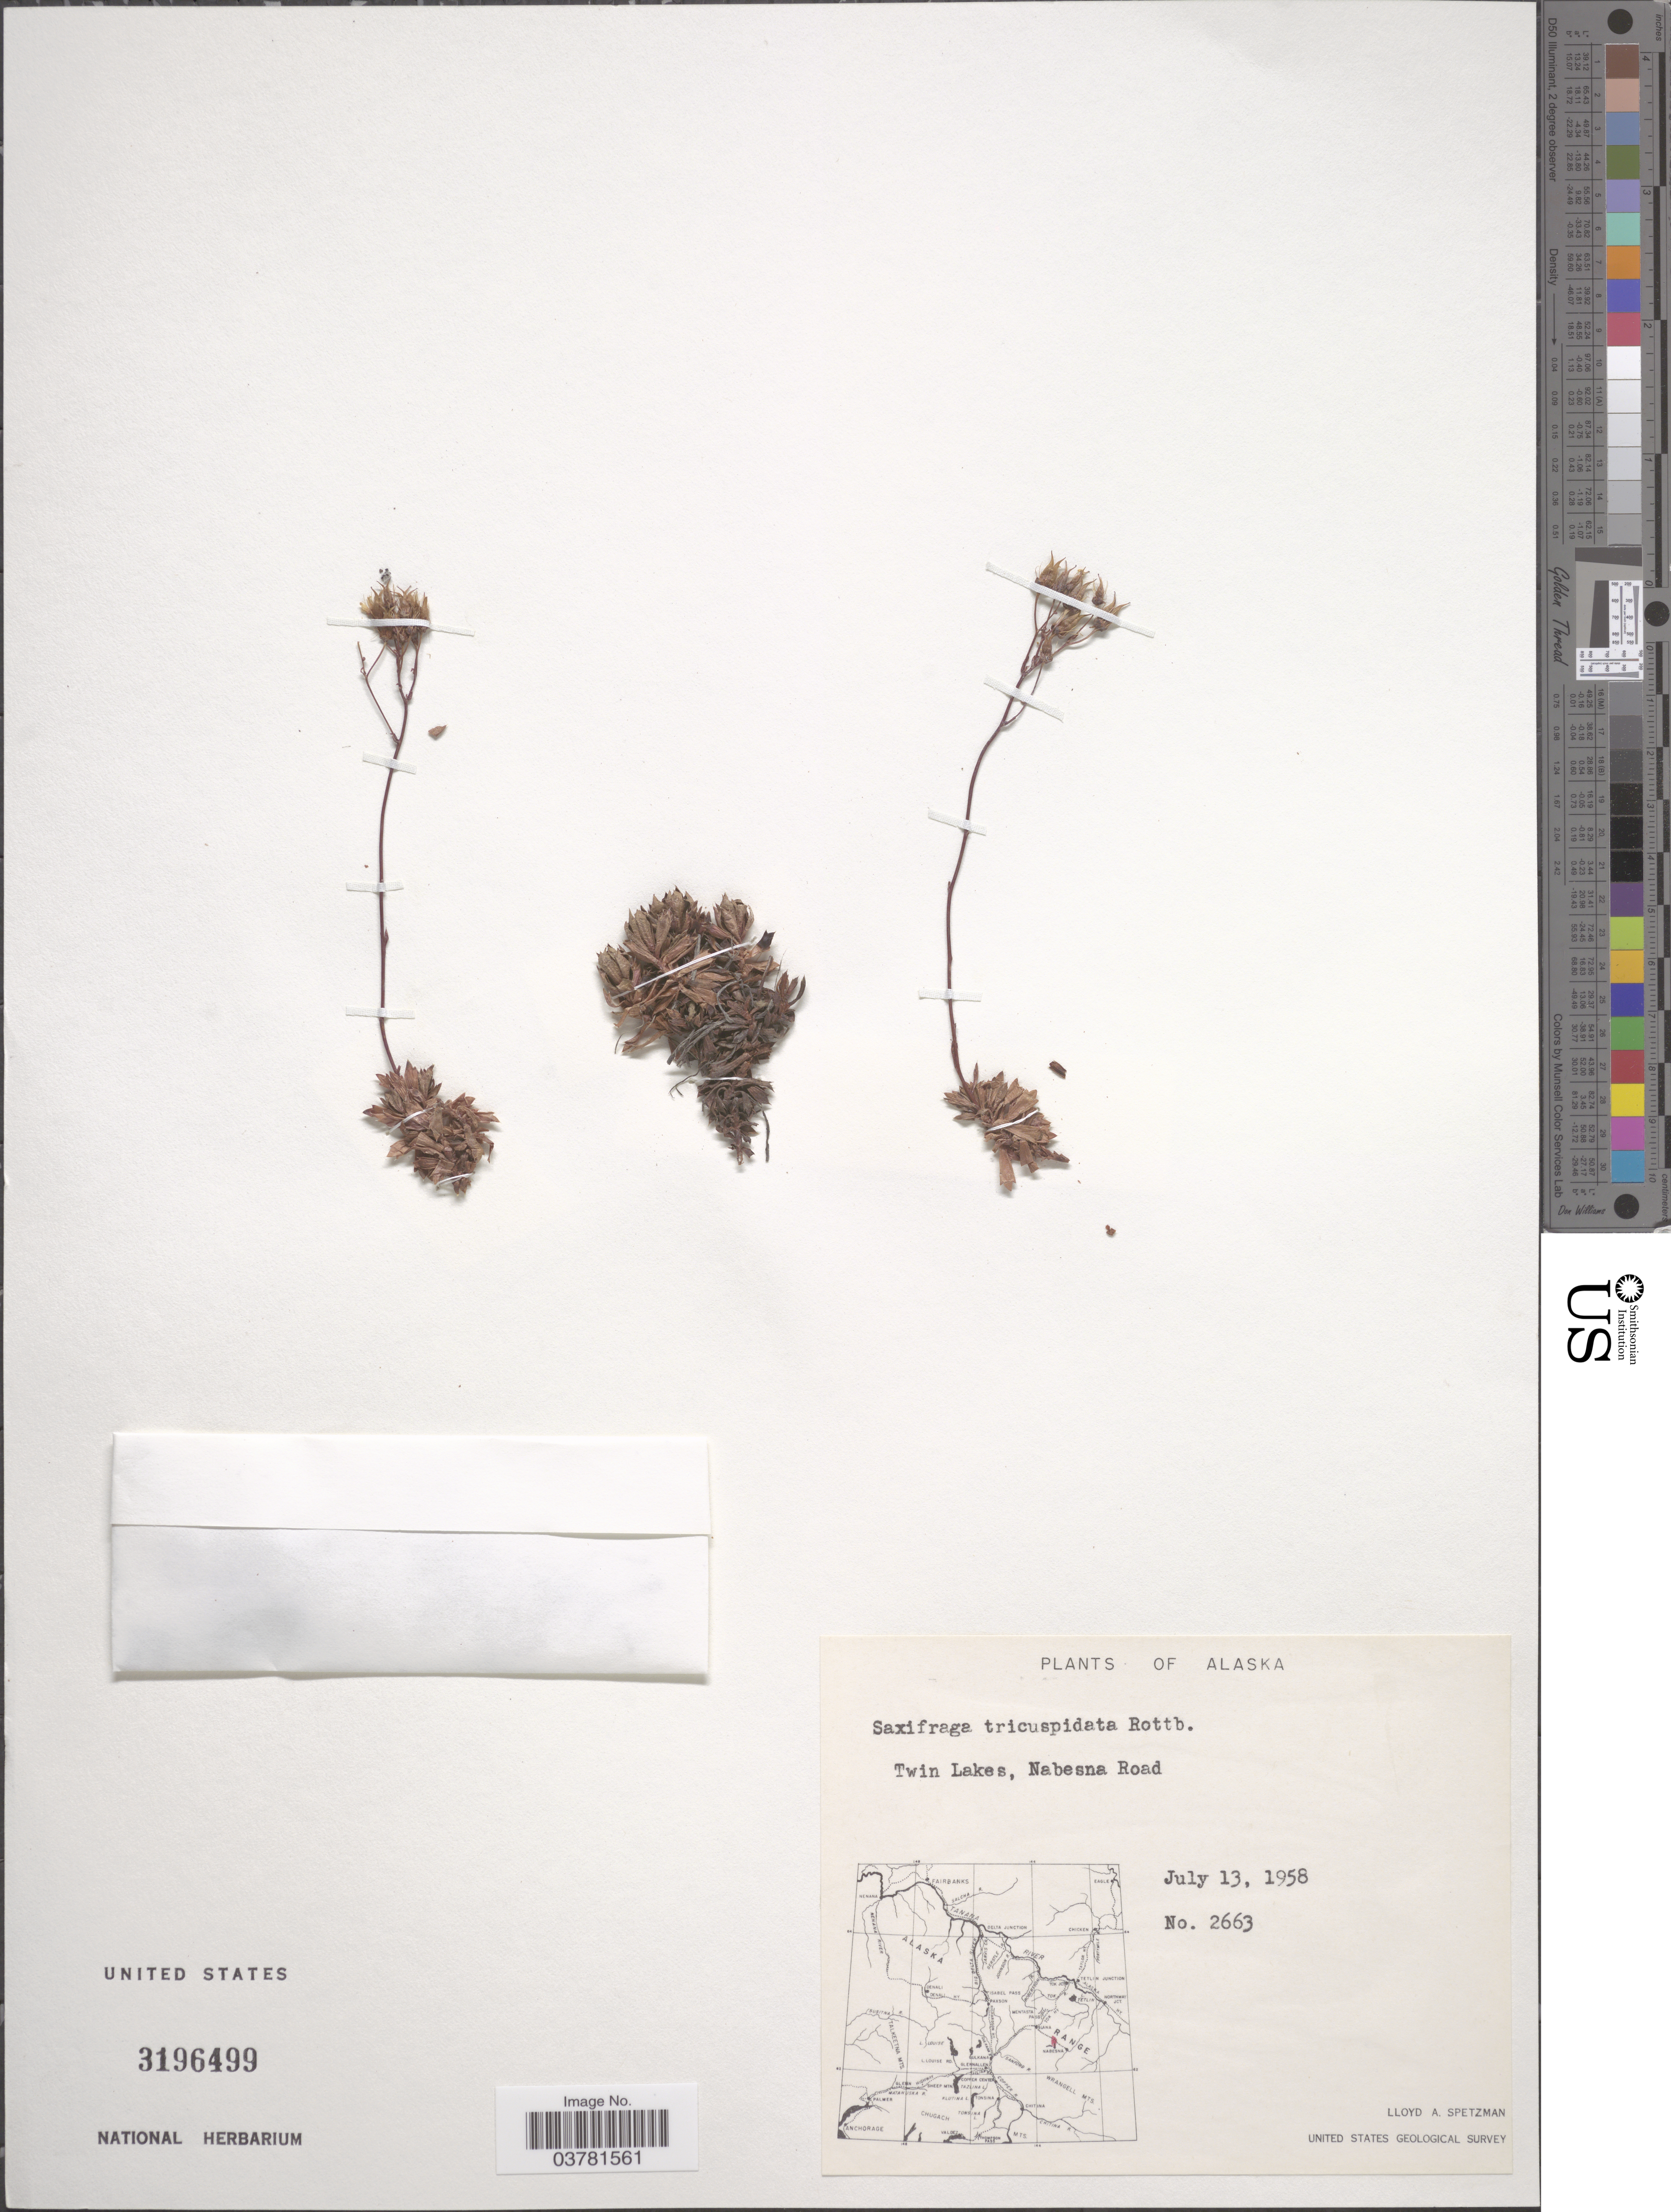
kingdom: Plantae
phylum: Tracheophyta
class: Magnoliopsida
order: Saxifragales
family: Saxifragaceae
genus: Saxifraga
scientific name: Saxifraga tricuspidata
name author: Rottb.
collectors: L. Spetzman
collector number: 2663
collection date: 1958-07-13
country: United States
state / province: Alaska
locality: Twin Lakes, Nabesna Road. United States Geological Survey.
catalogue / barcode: US 3196499